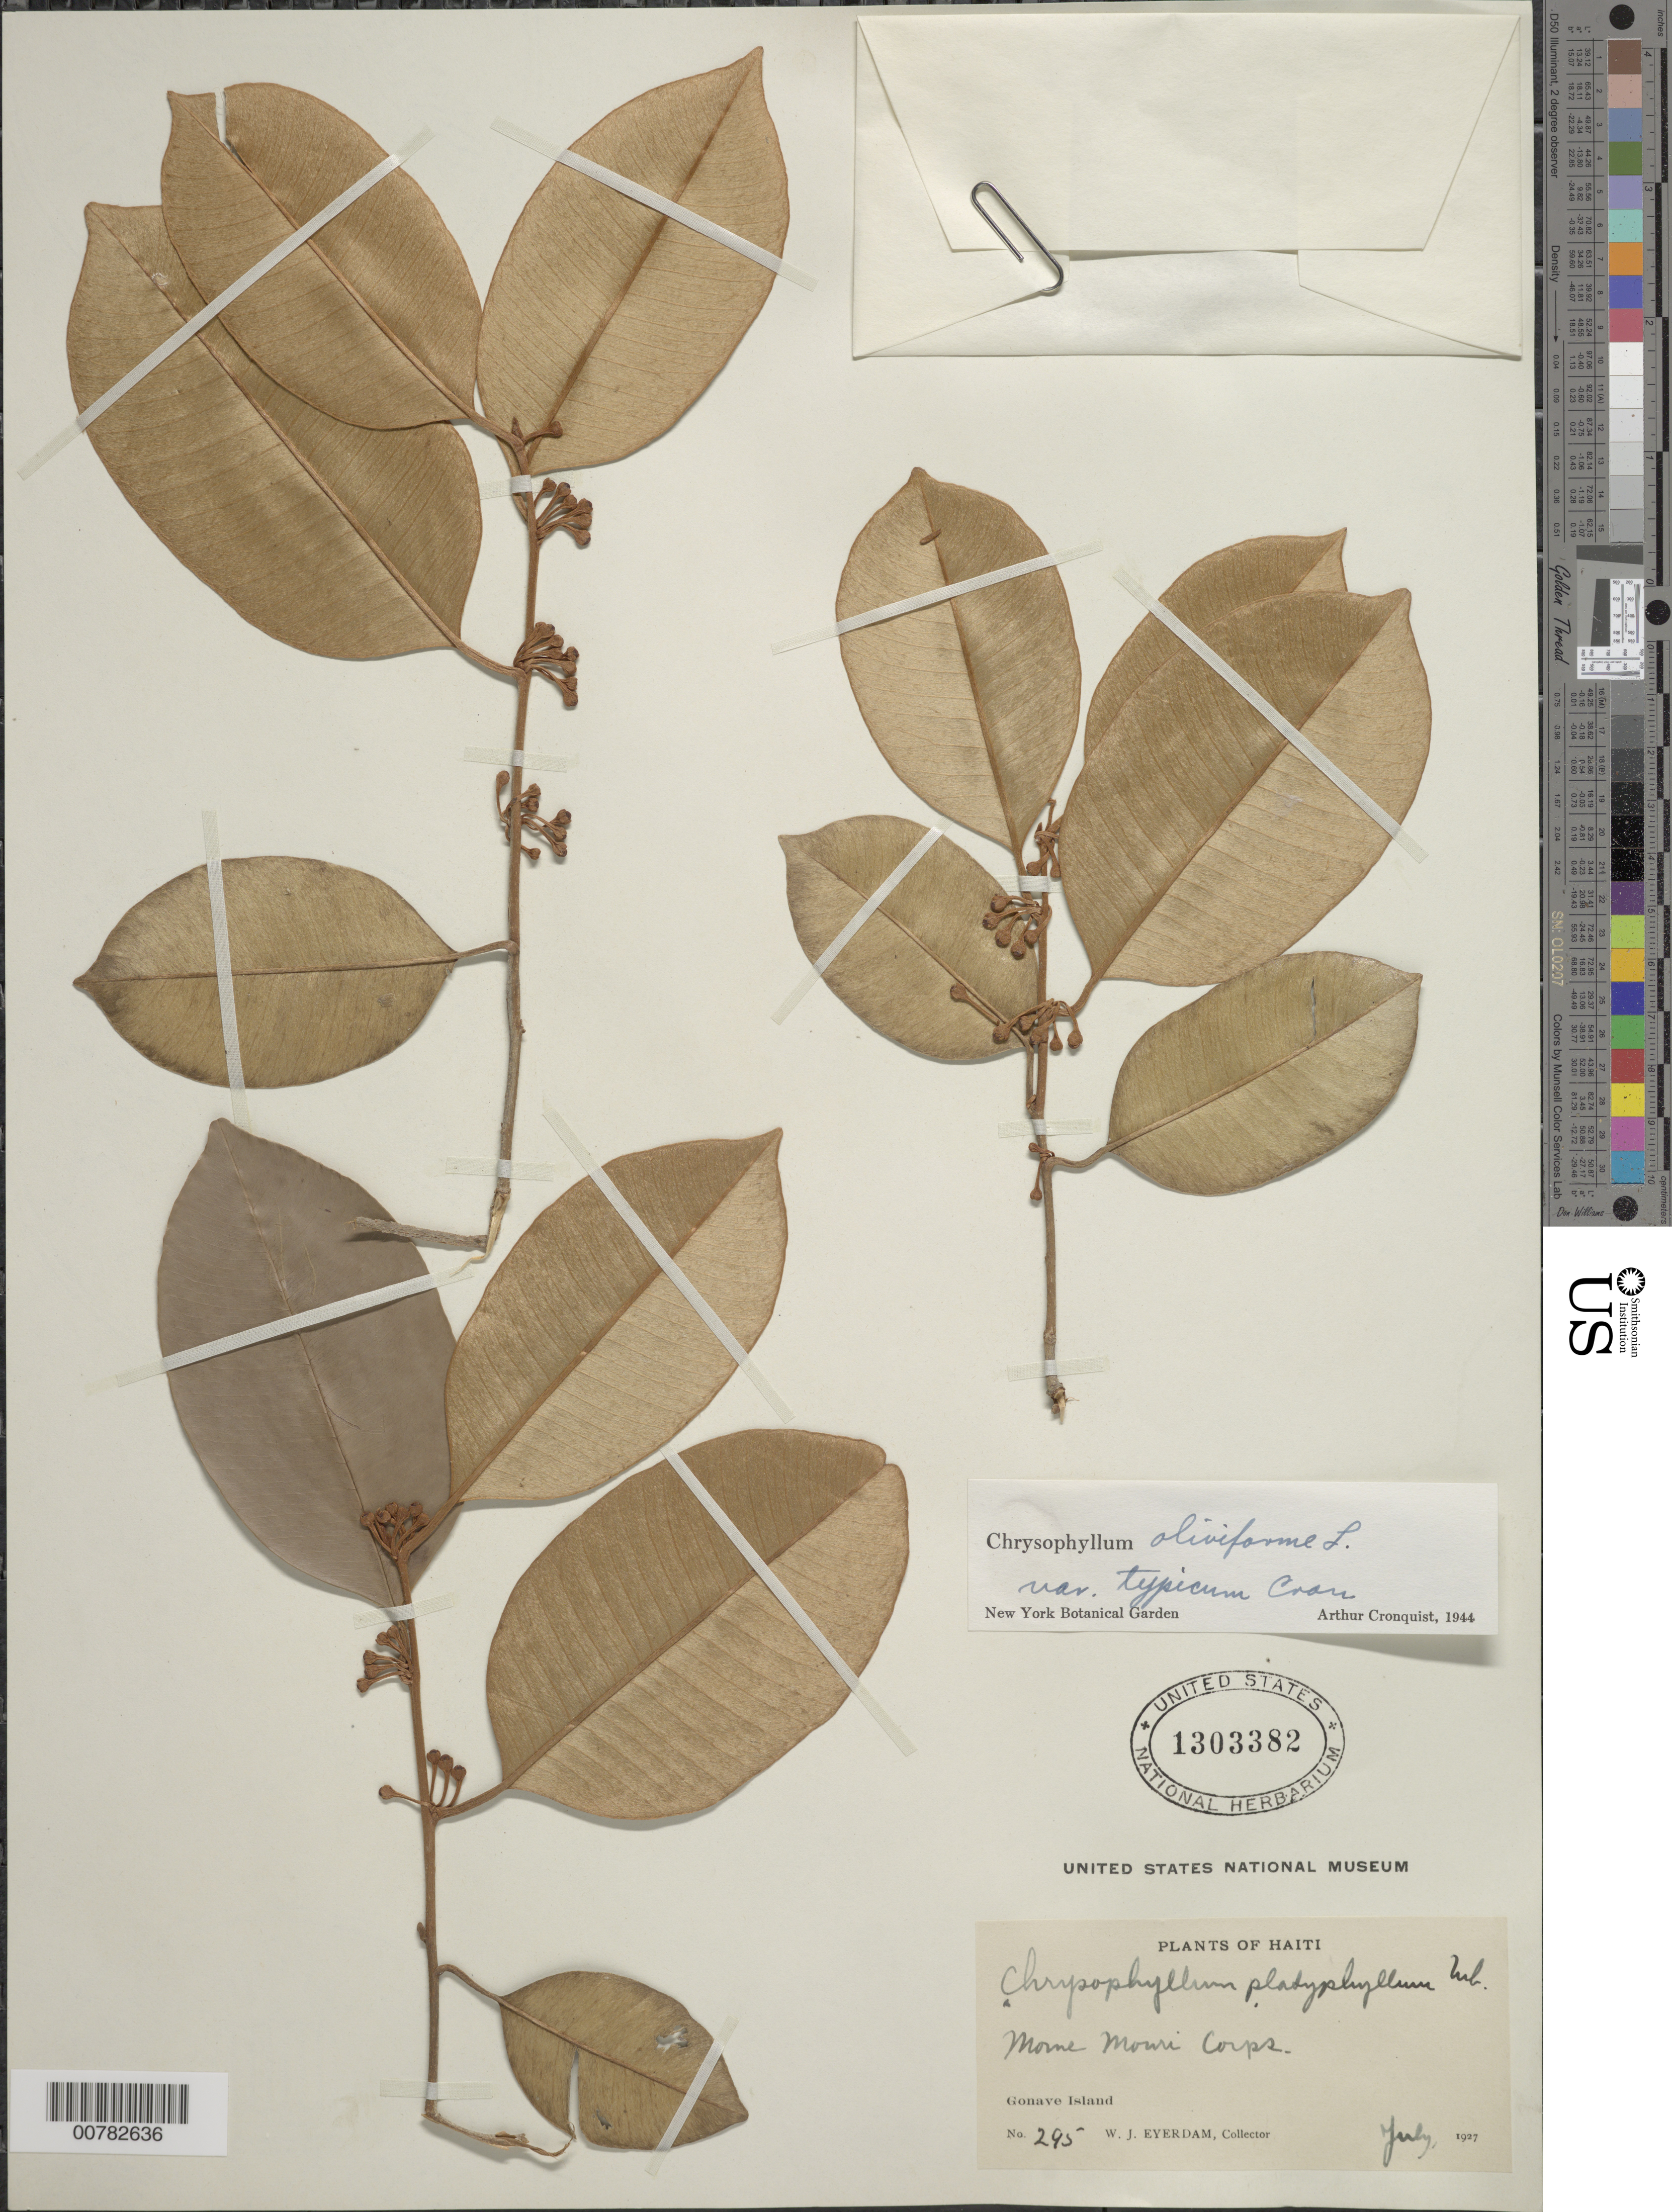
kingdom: Plantae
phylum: Tracheophyta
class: Magnoliopsida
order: Ericales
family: Sapotaceae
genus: Chrysophyllum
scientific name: Chrysophyllum oliviforme subsp. oliviforme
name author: L.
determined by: Cronquist, A. J.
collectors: W. J. Eyerdam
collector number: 295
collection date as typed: Jul 1927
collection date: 1927-07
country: Haiti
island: Hispaniola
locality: Gonave Island, Morne Mouri Corps.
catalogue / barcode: US 1303382